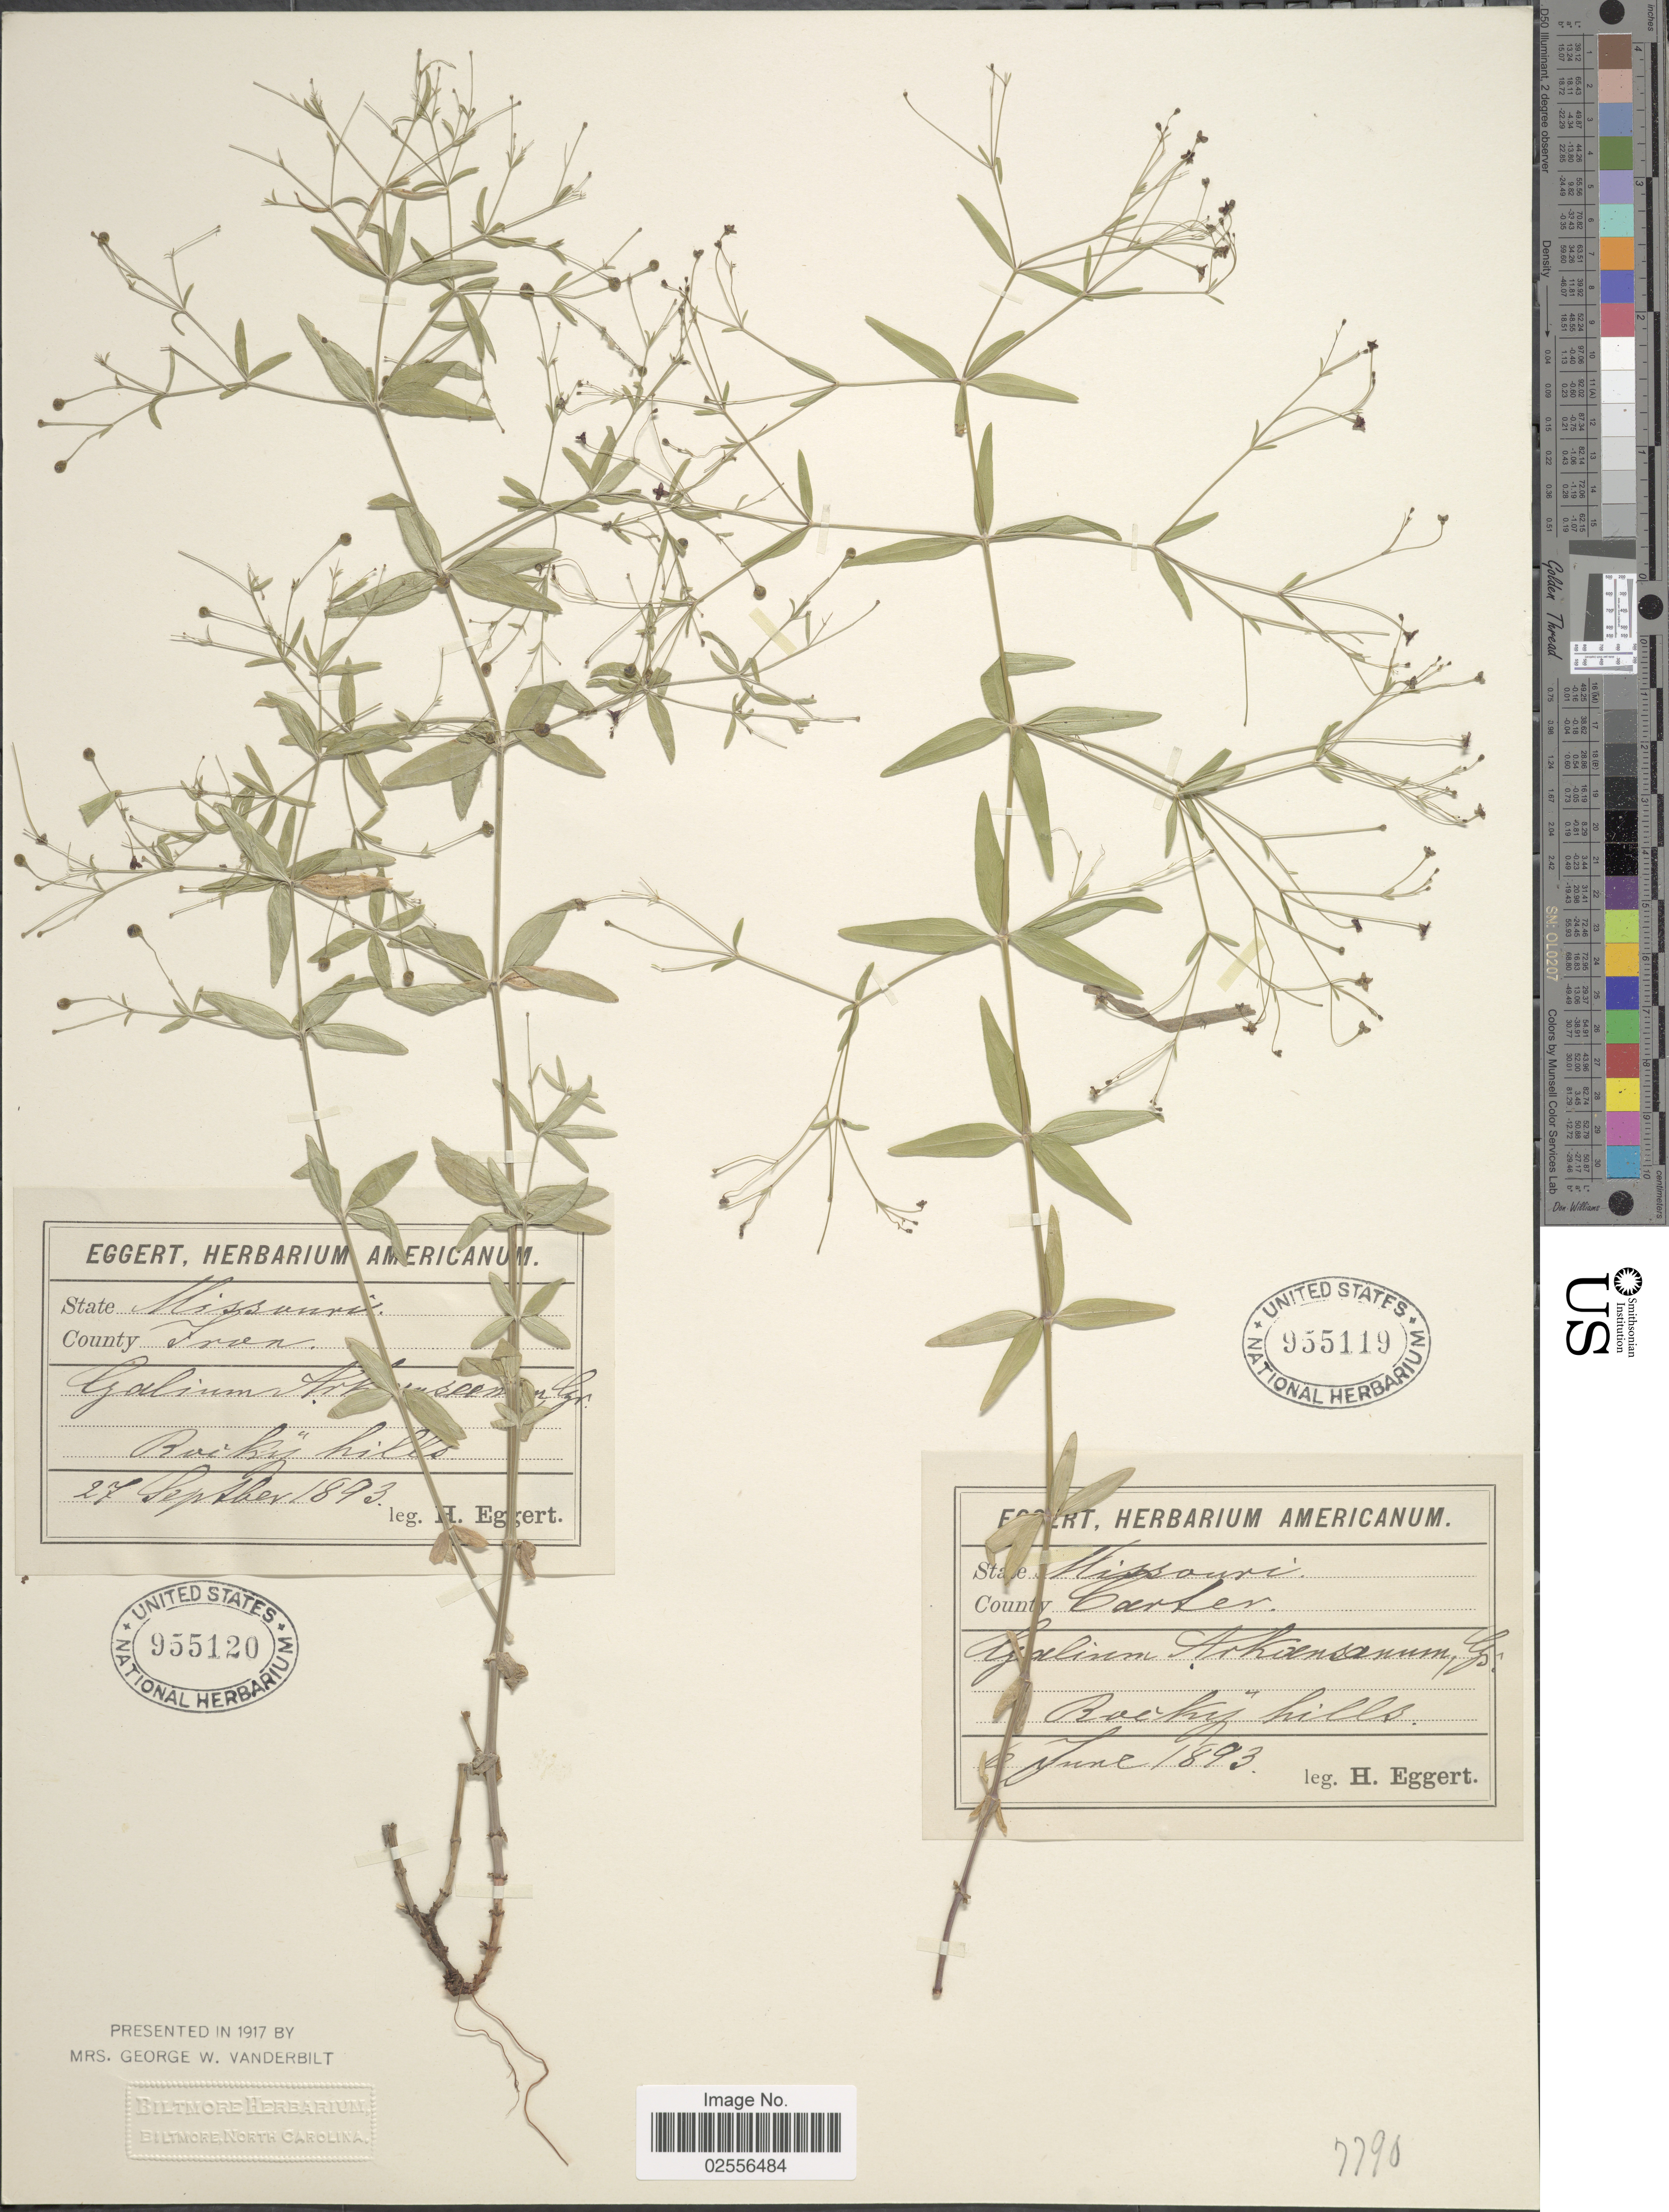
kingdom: Plantae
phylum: Tracheophyta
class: Magnoliopsida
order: Gentianales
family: Rubiaceae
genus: Galium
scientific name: Galium arkansanum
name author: A. Gray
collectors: H. Eggert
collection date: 1893-09-27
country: United States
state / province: Missouri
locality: County Iron, Rocky hills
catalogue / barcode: US 955120-2